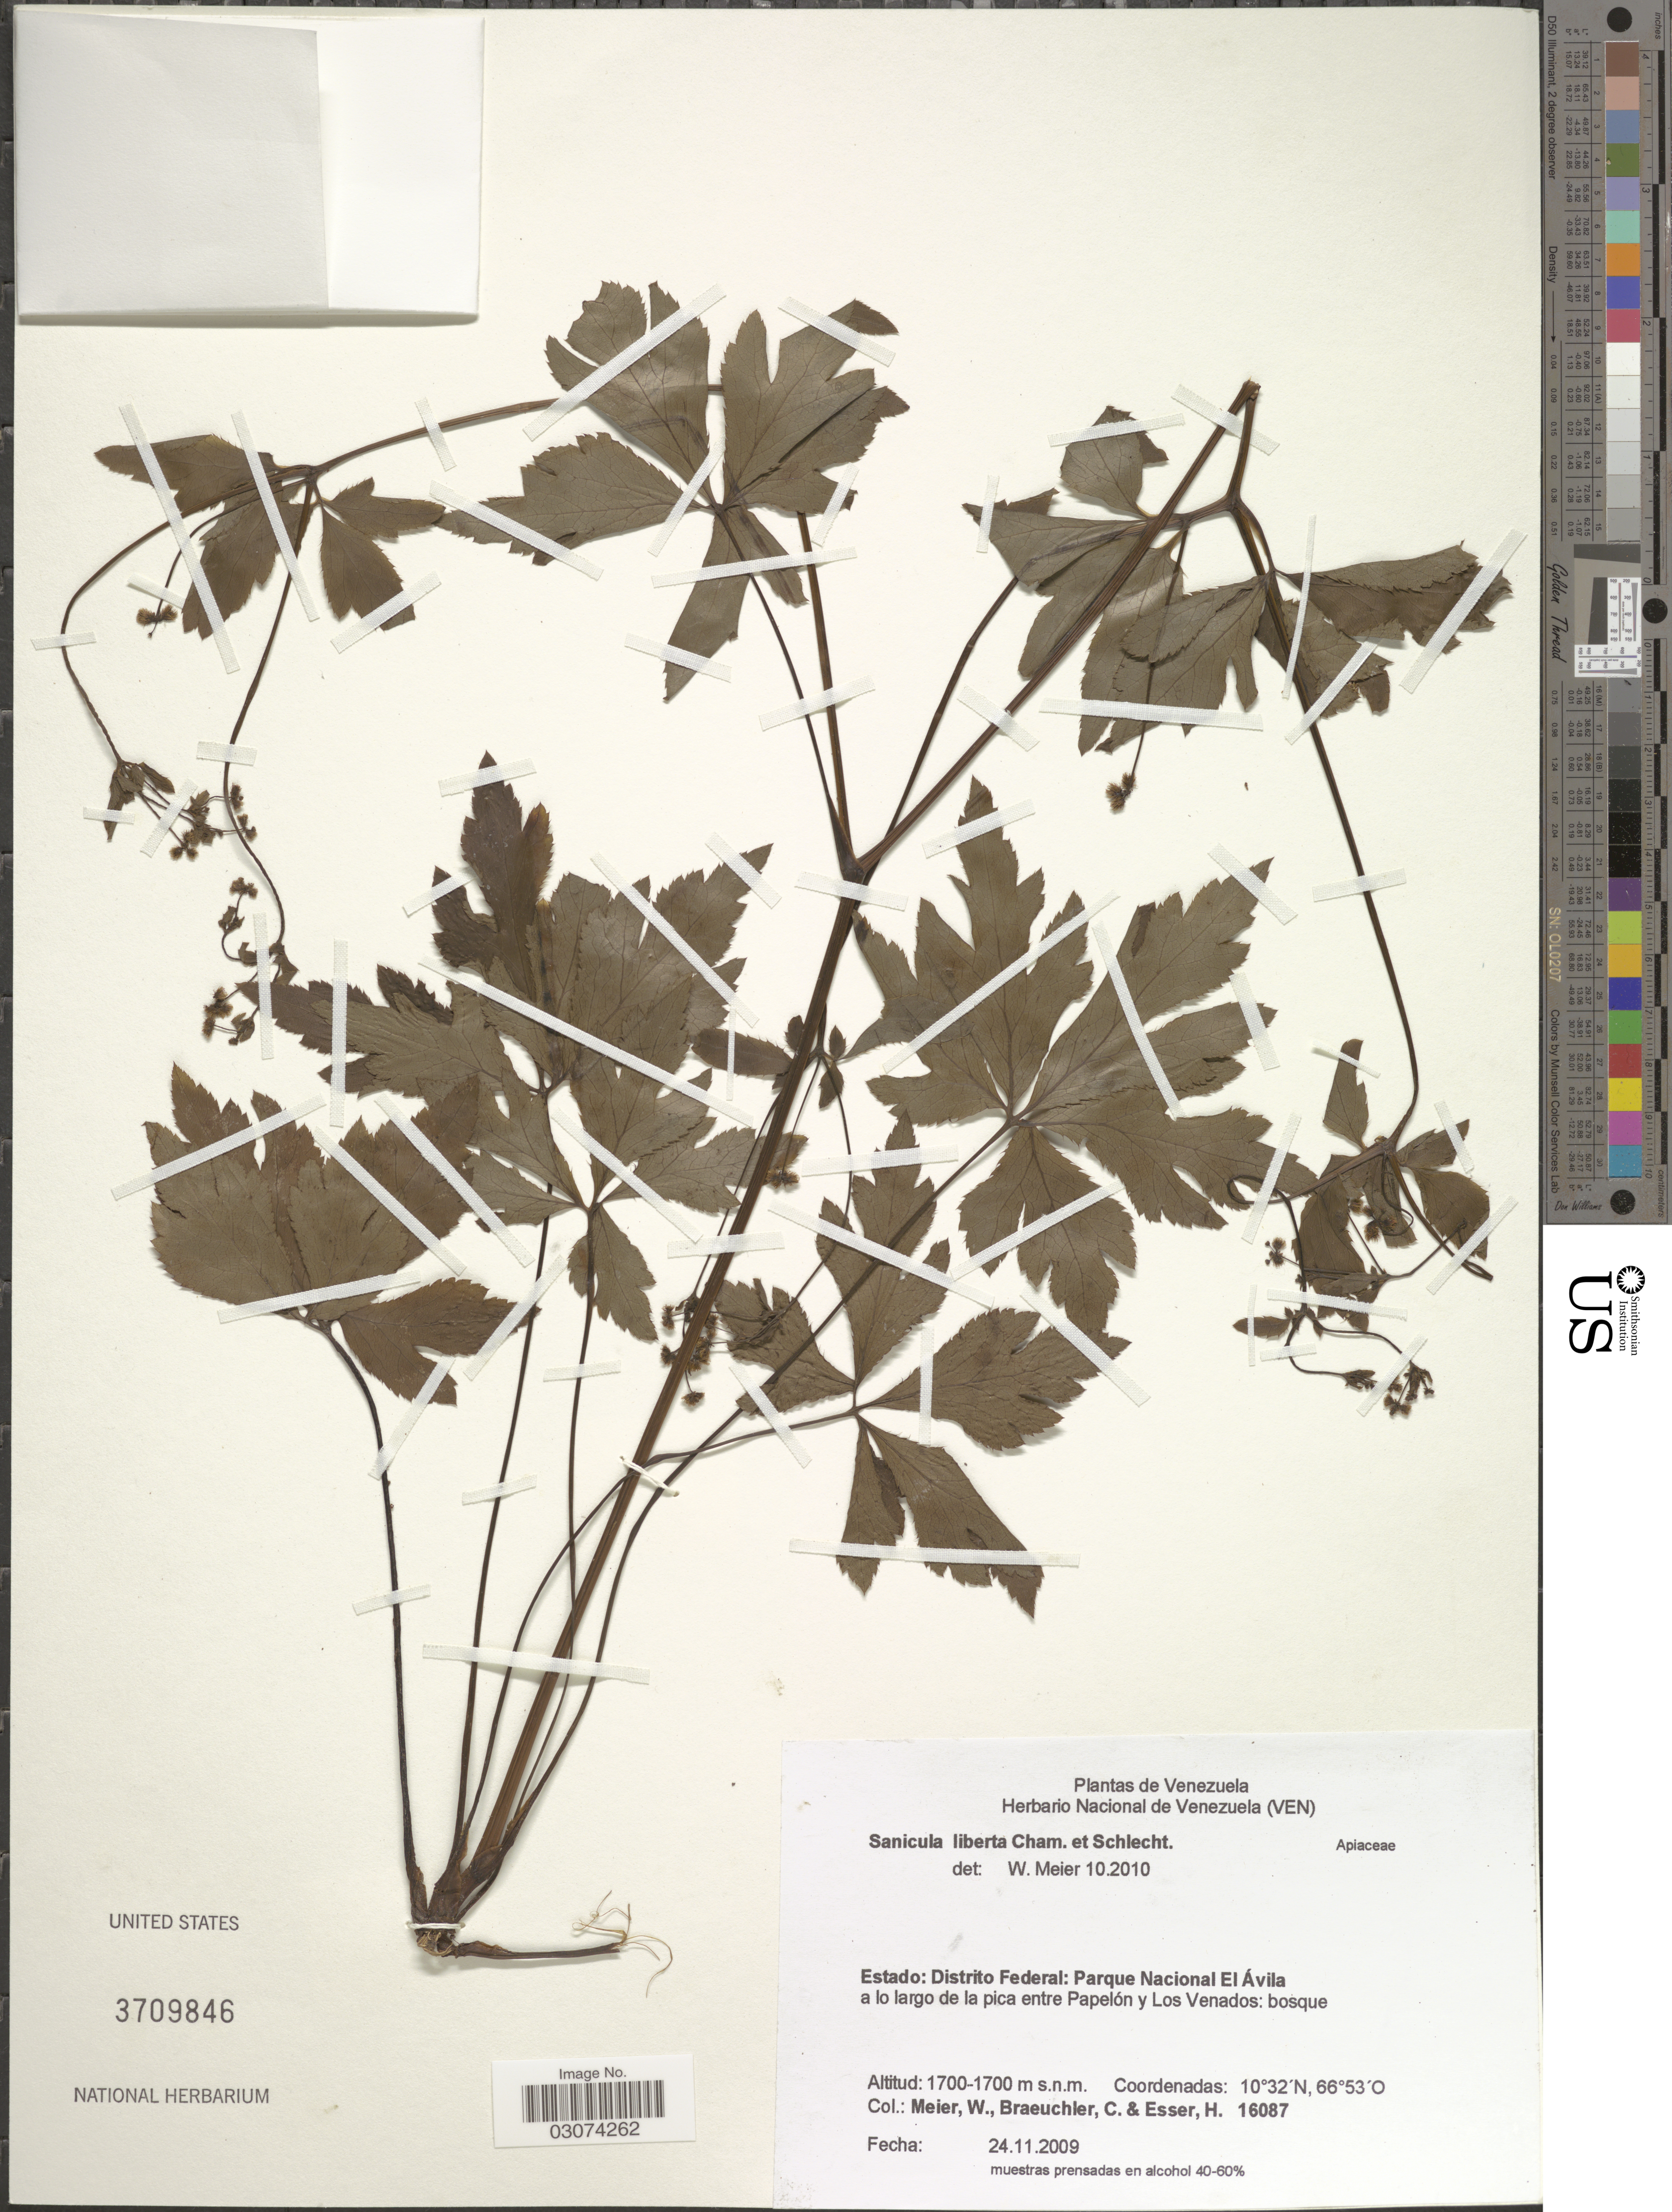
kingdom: Plantae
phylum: Tracheophyta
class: Magnoliopsida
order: Apiales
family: Apiaceae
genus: Sanicula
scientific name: Sanicula liberta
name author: Cham. & Schltdl.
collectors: W. Meier, C. Braeuchler & H. Esser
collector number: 16087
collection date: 2009-11-24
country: Venezuela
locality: Estado: Distrito Federal: Parque Nacional El Ávilla a lo largo de la pica entre Papelón y Los Venados: bosque.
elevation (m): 1700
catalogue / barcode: US 3709846